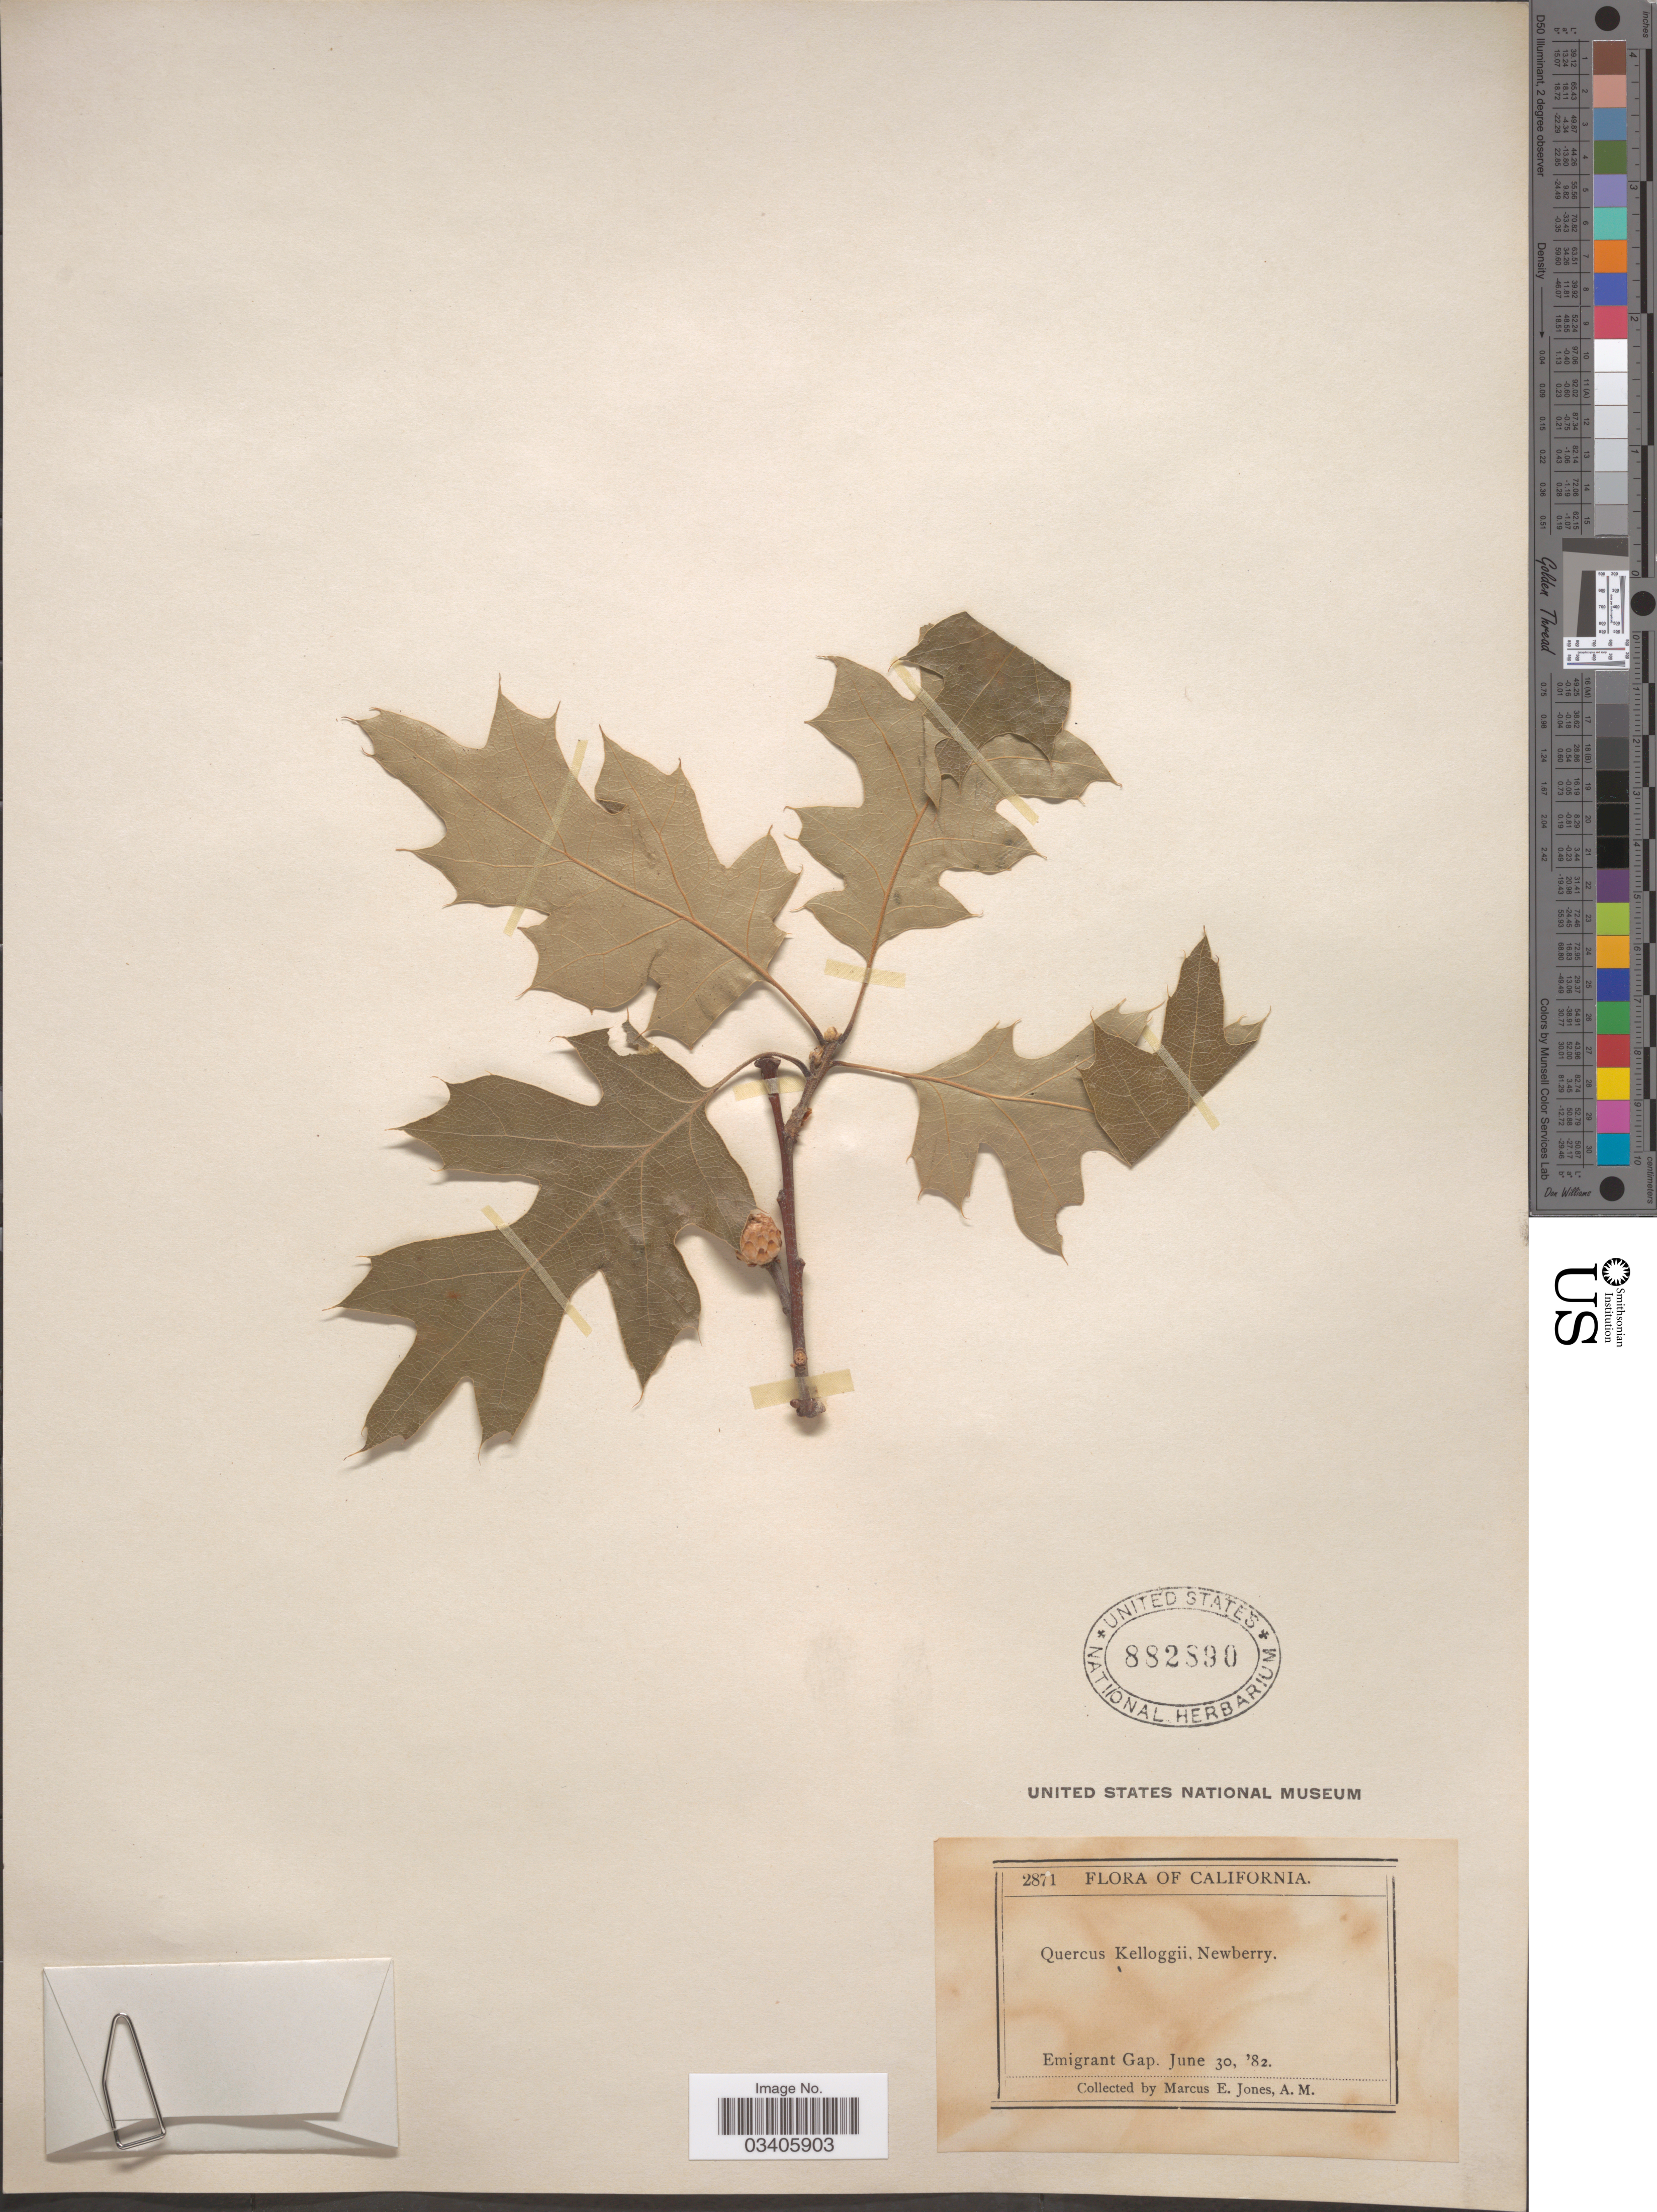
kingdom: Plantae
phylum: Tracheophyta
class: Magnoliopsida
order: Fagales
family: Fagaceae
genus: Quercus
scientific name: Quercus kelloggii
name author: Newb.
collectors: M. E. Jones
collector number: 2871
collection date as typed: Transcribed d/m/y: 30/6/82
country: United States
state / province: California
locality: Emigrant Gap.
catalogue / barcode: US 882890